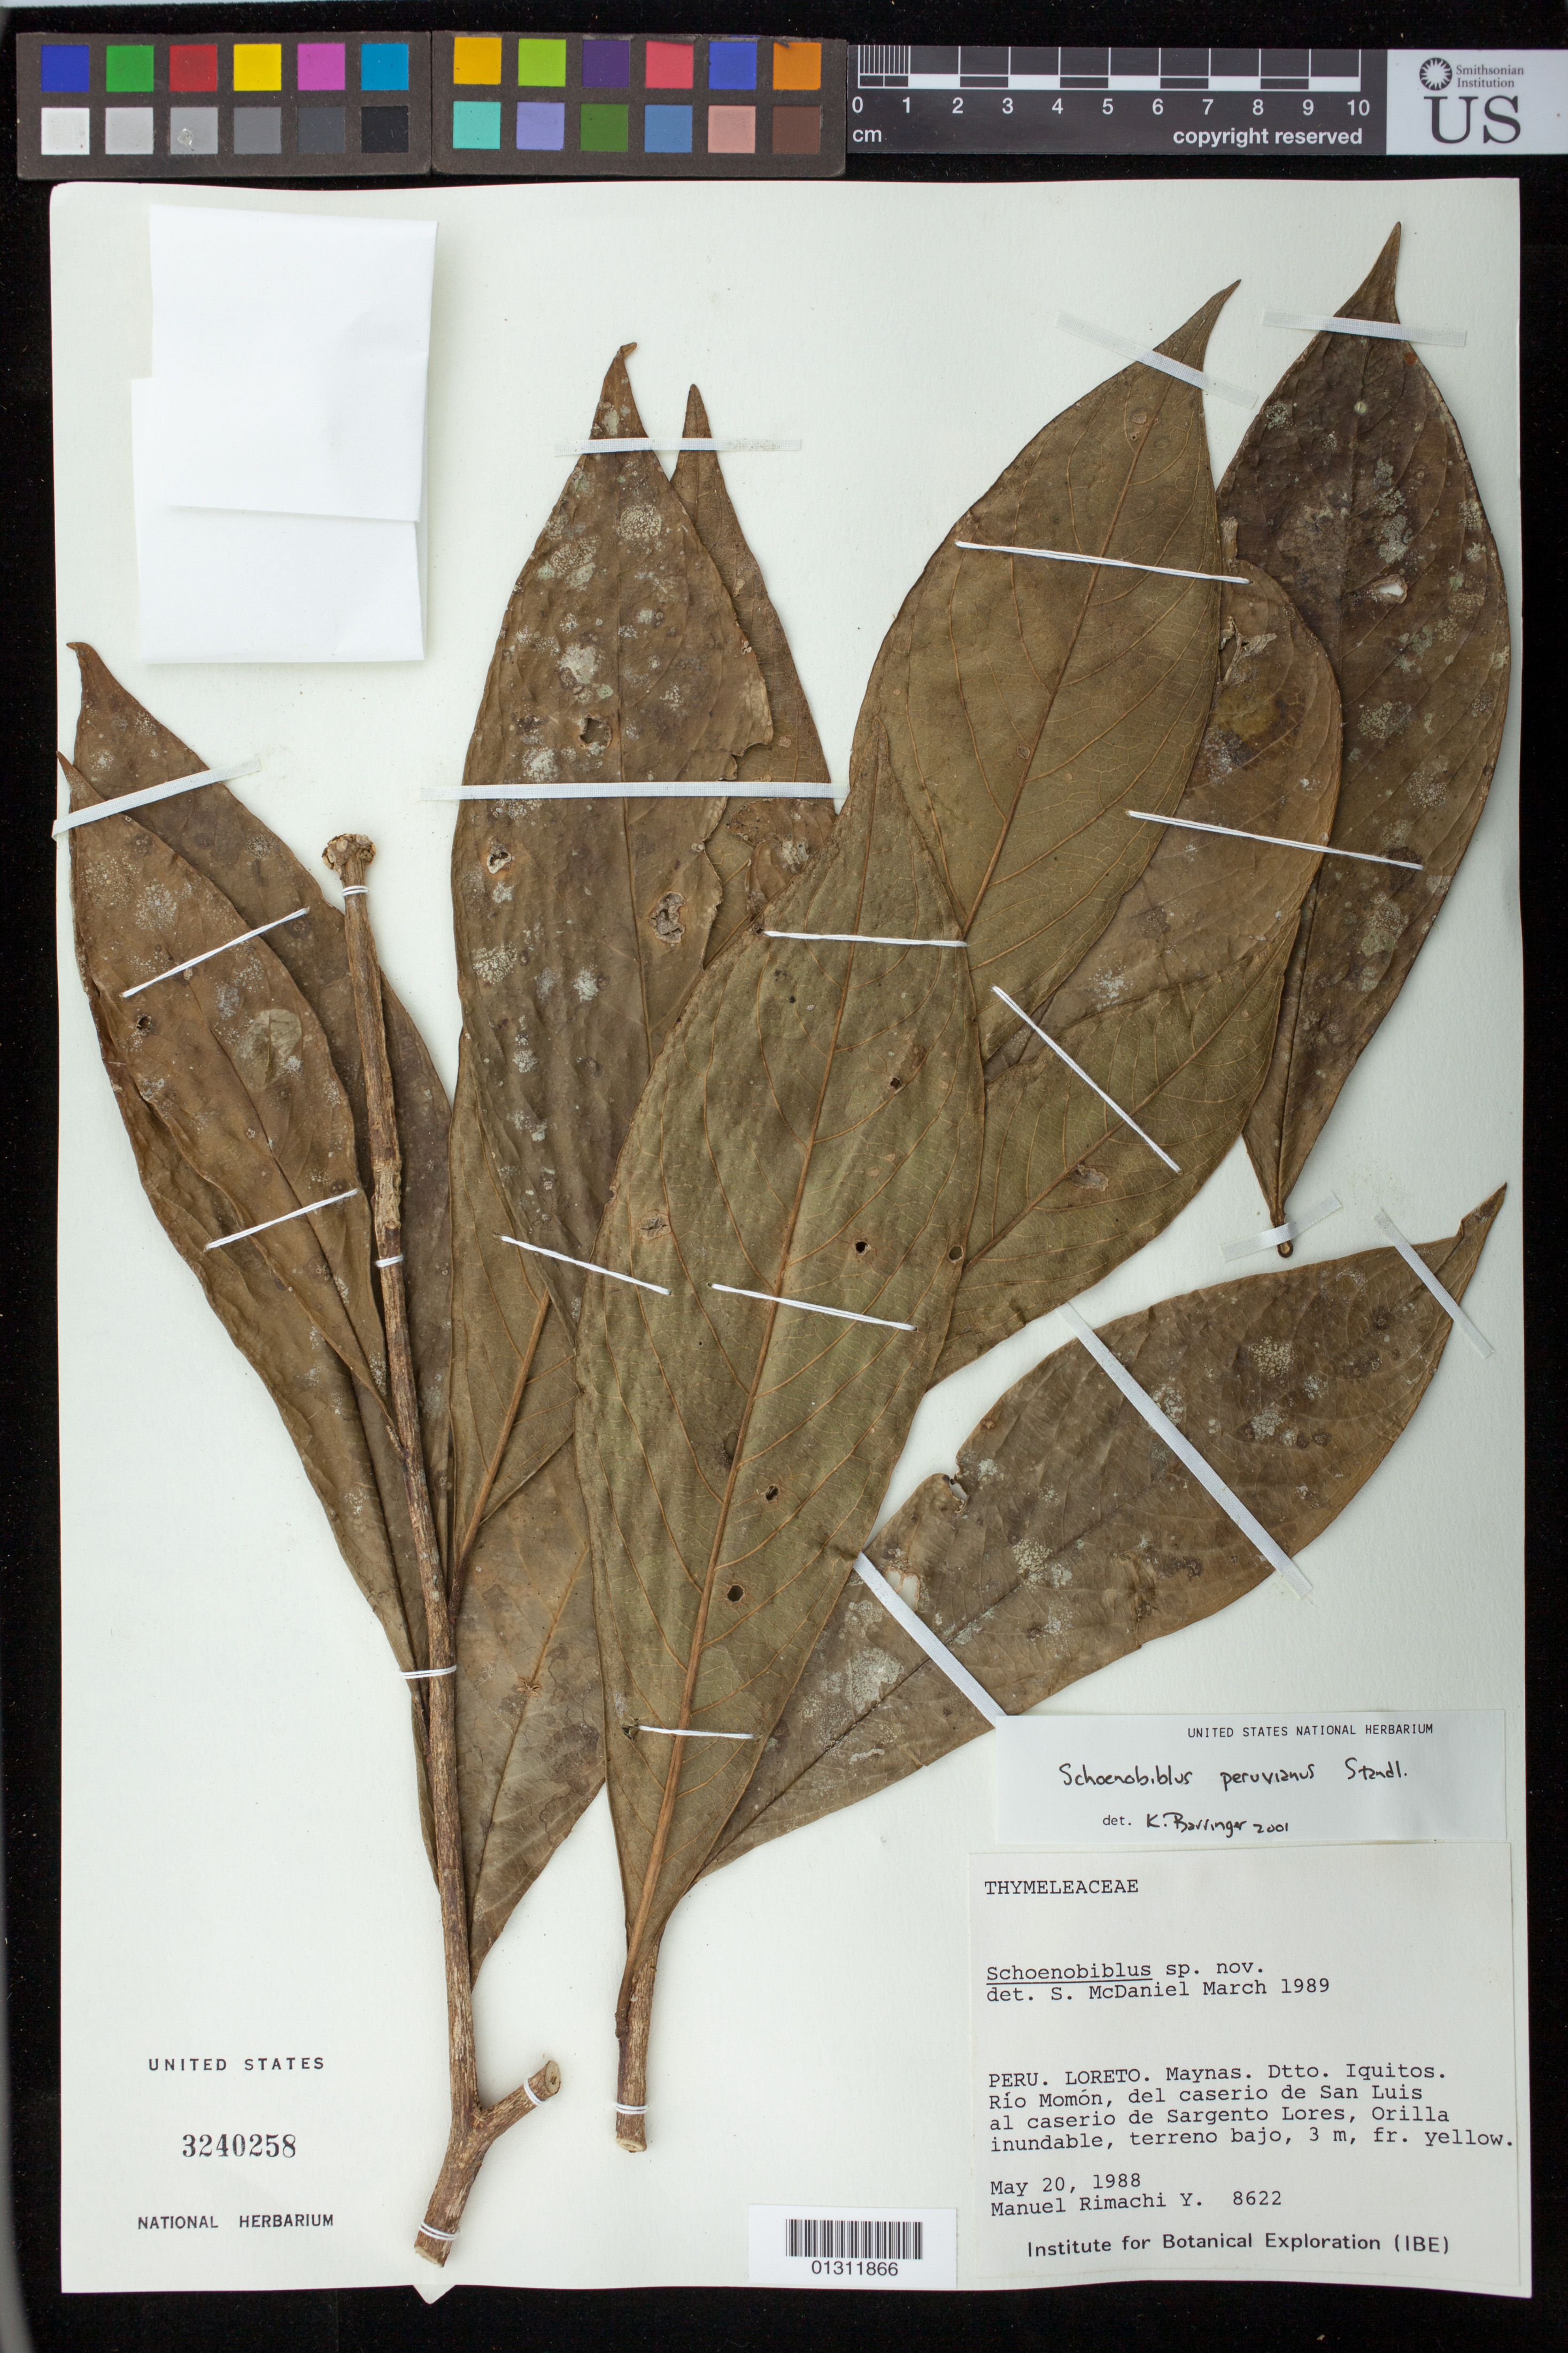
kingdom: Plantae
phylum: Tracheophyta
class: Magnoliopsida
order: Malvales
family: Thymelaeaceae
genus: Schoenobiblus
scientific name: Schoenobiblus panamensis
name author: Standl. & L.O. Williams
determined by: Barringer, K.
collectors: M. Rimachi Y.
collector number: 8622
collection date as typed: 20 May 1988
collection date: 1988-05-20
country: Peru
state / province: Loreto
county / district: Maynas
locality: Del caserio de san luis al caserio de sargento lores; iquitos dtto.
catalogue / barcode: US 3240258